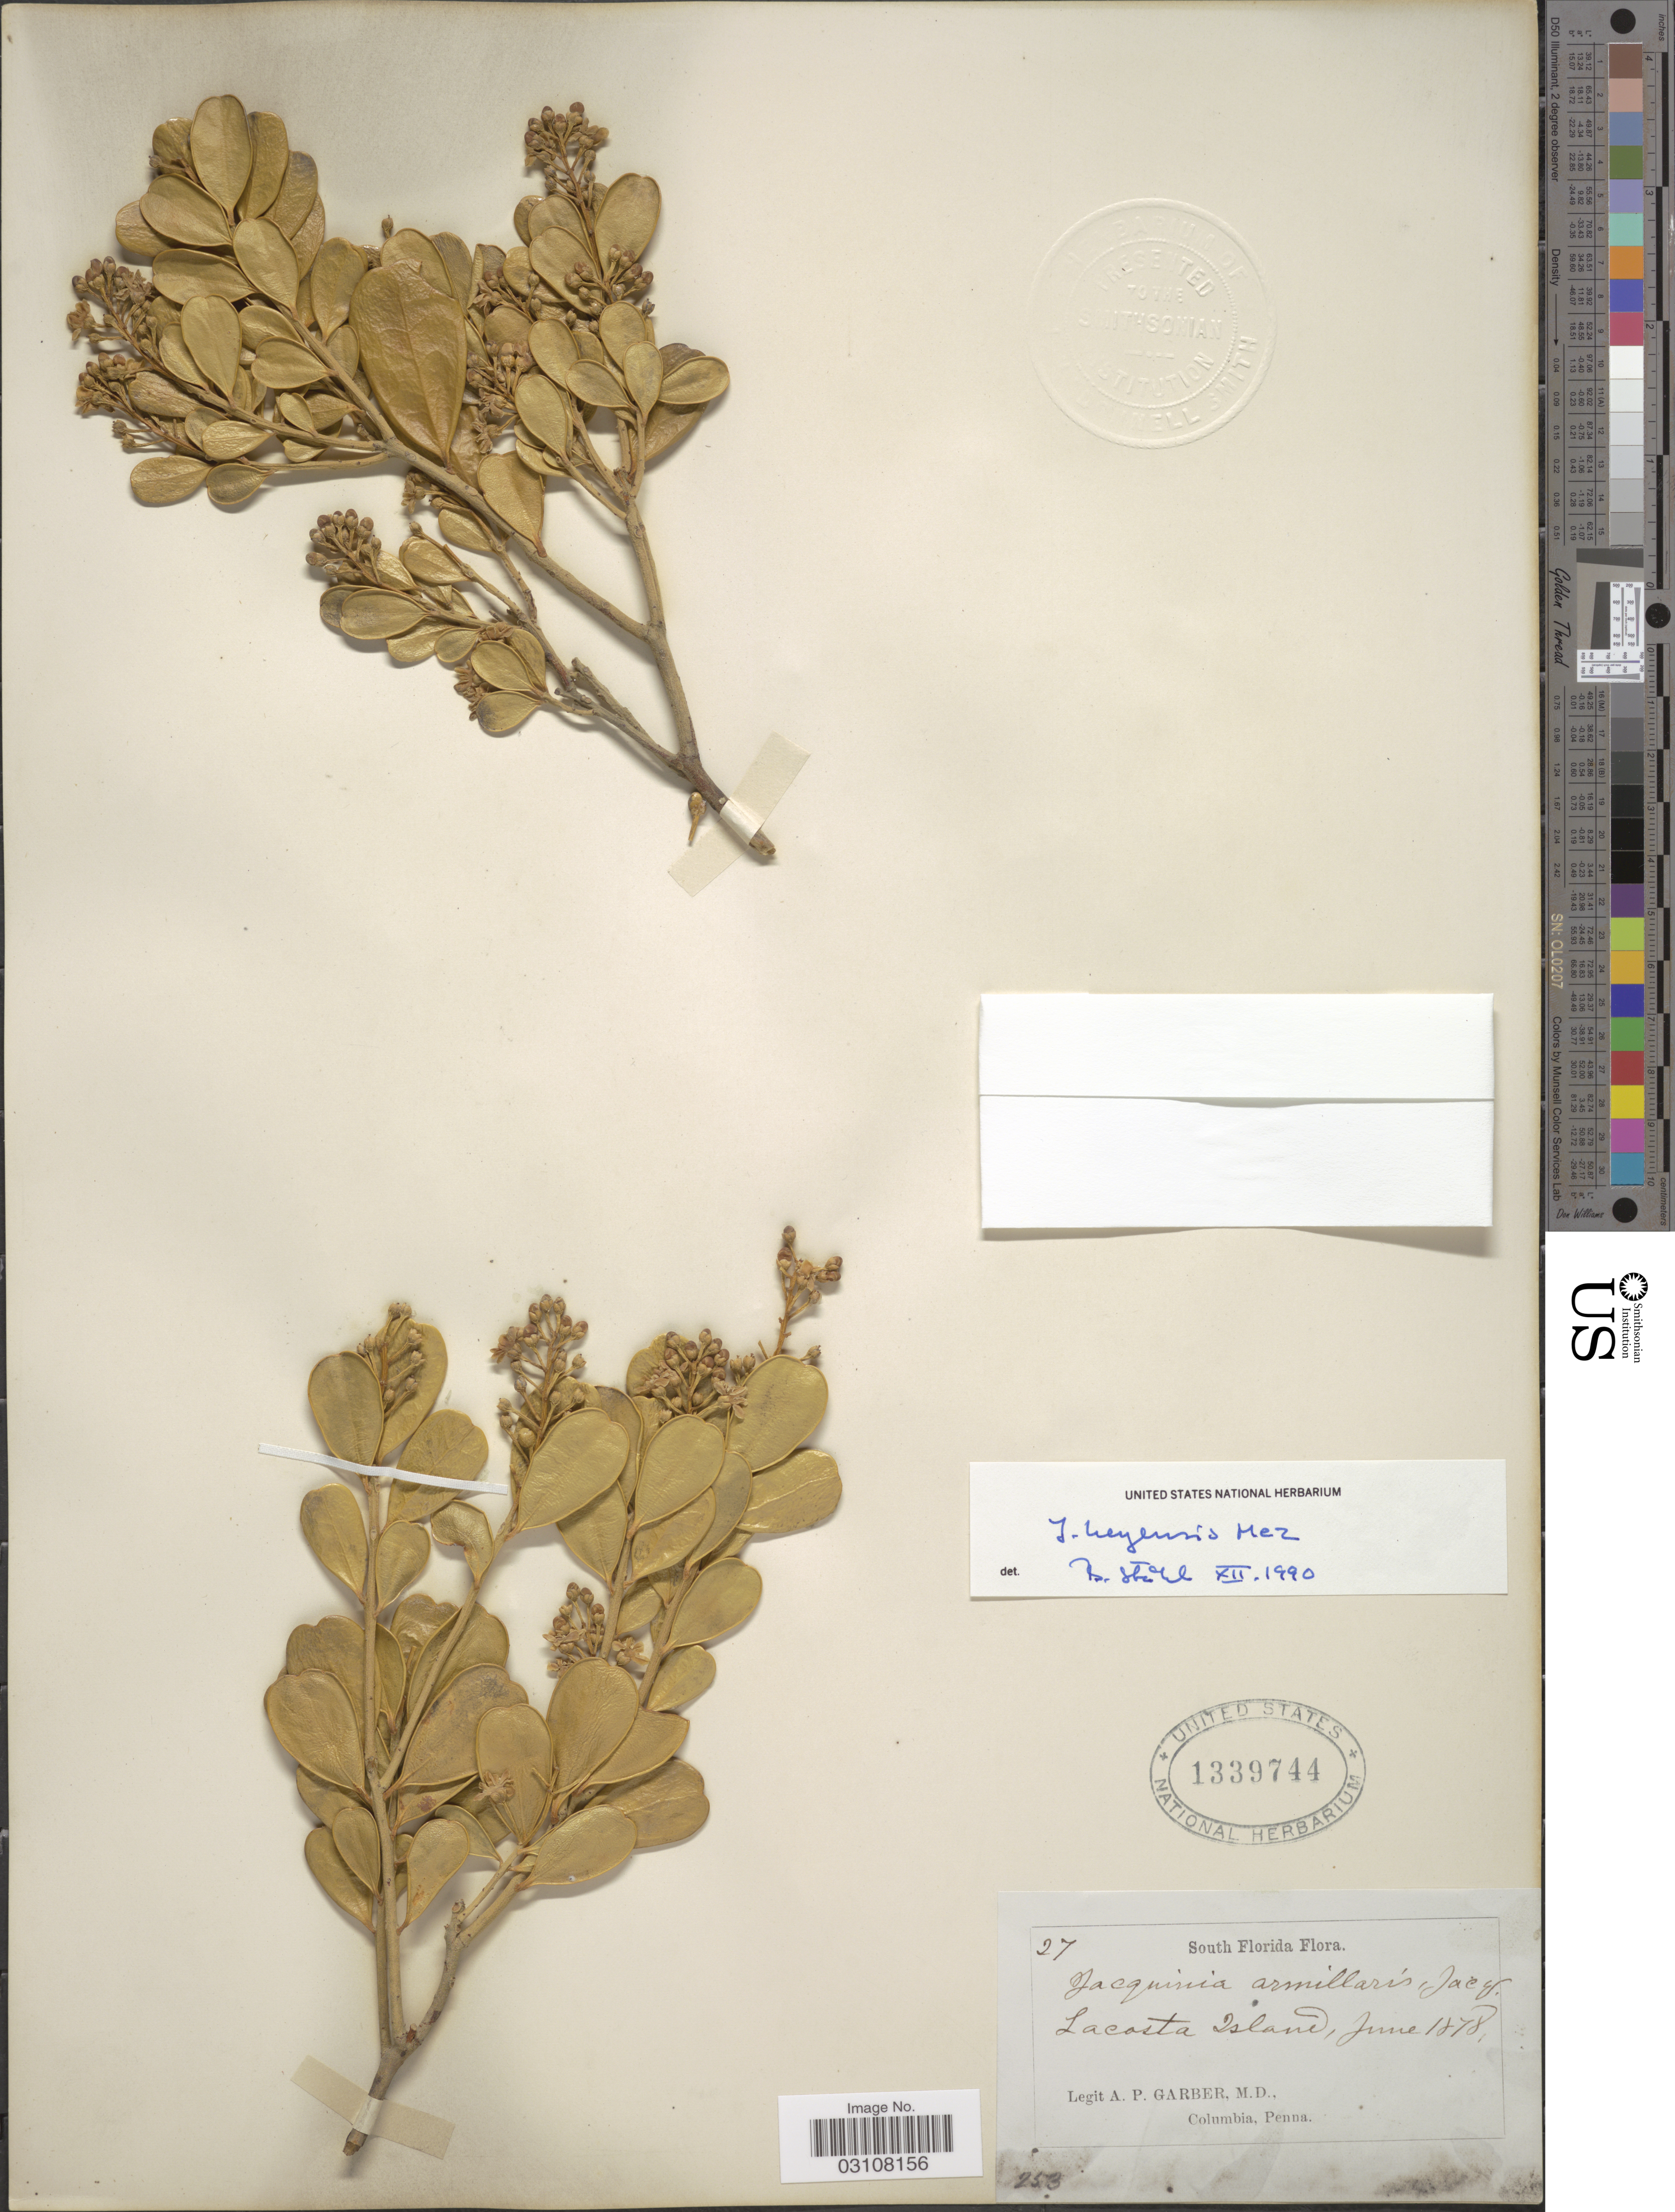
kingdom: Plantae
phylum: Tracheophyta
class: Magnoliopsida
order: Ericales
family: Primulaceae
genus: Jacquinia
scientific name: Jacquinia keyensis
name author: Mez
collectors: A. P. Garber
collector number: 27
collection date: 1878-06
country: United States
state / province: Florida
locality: South Florida, Lacosta Island.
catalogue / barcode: US 1339744